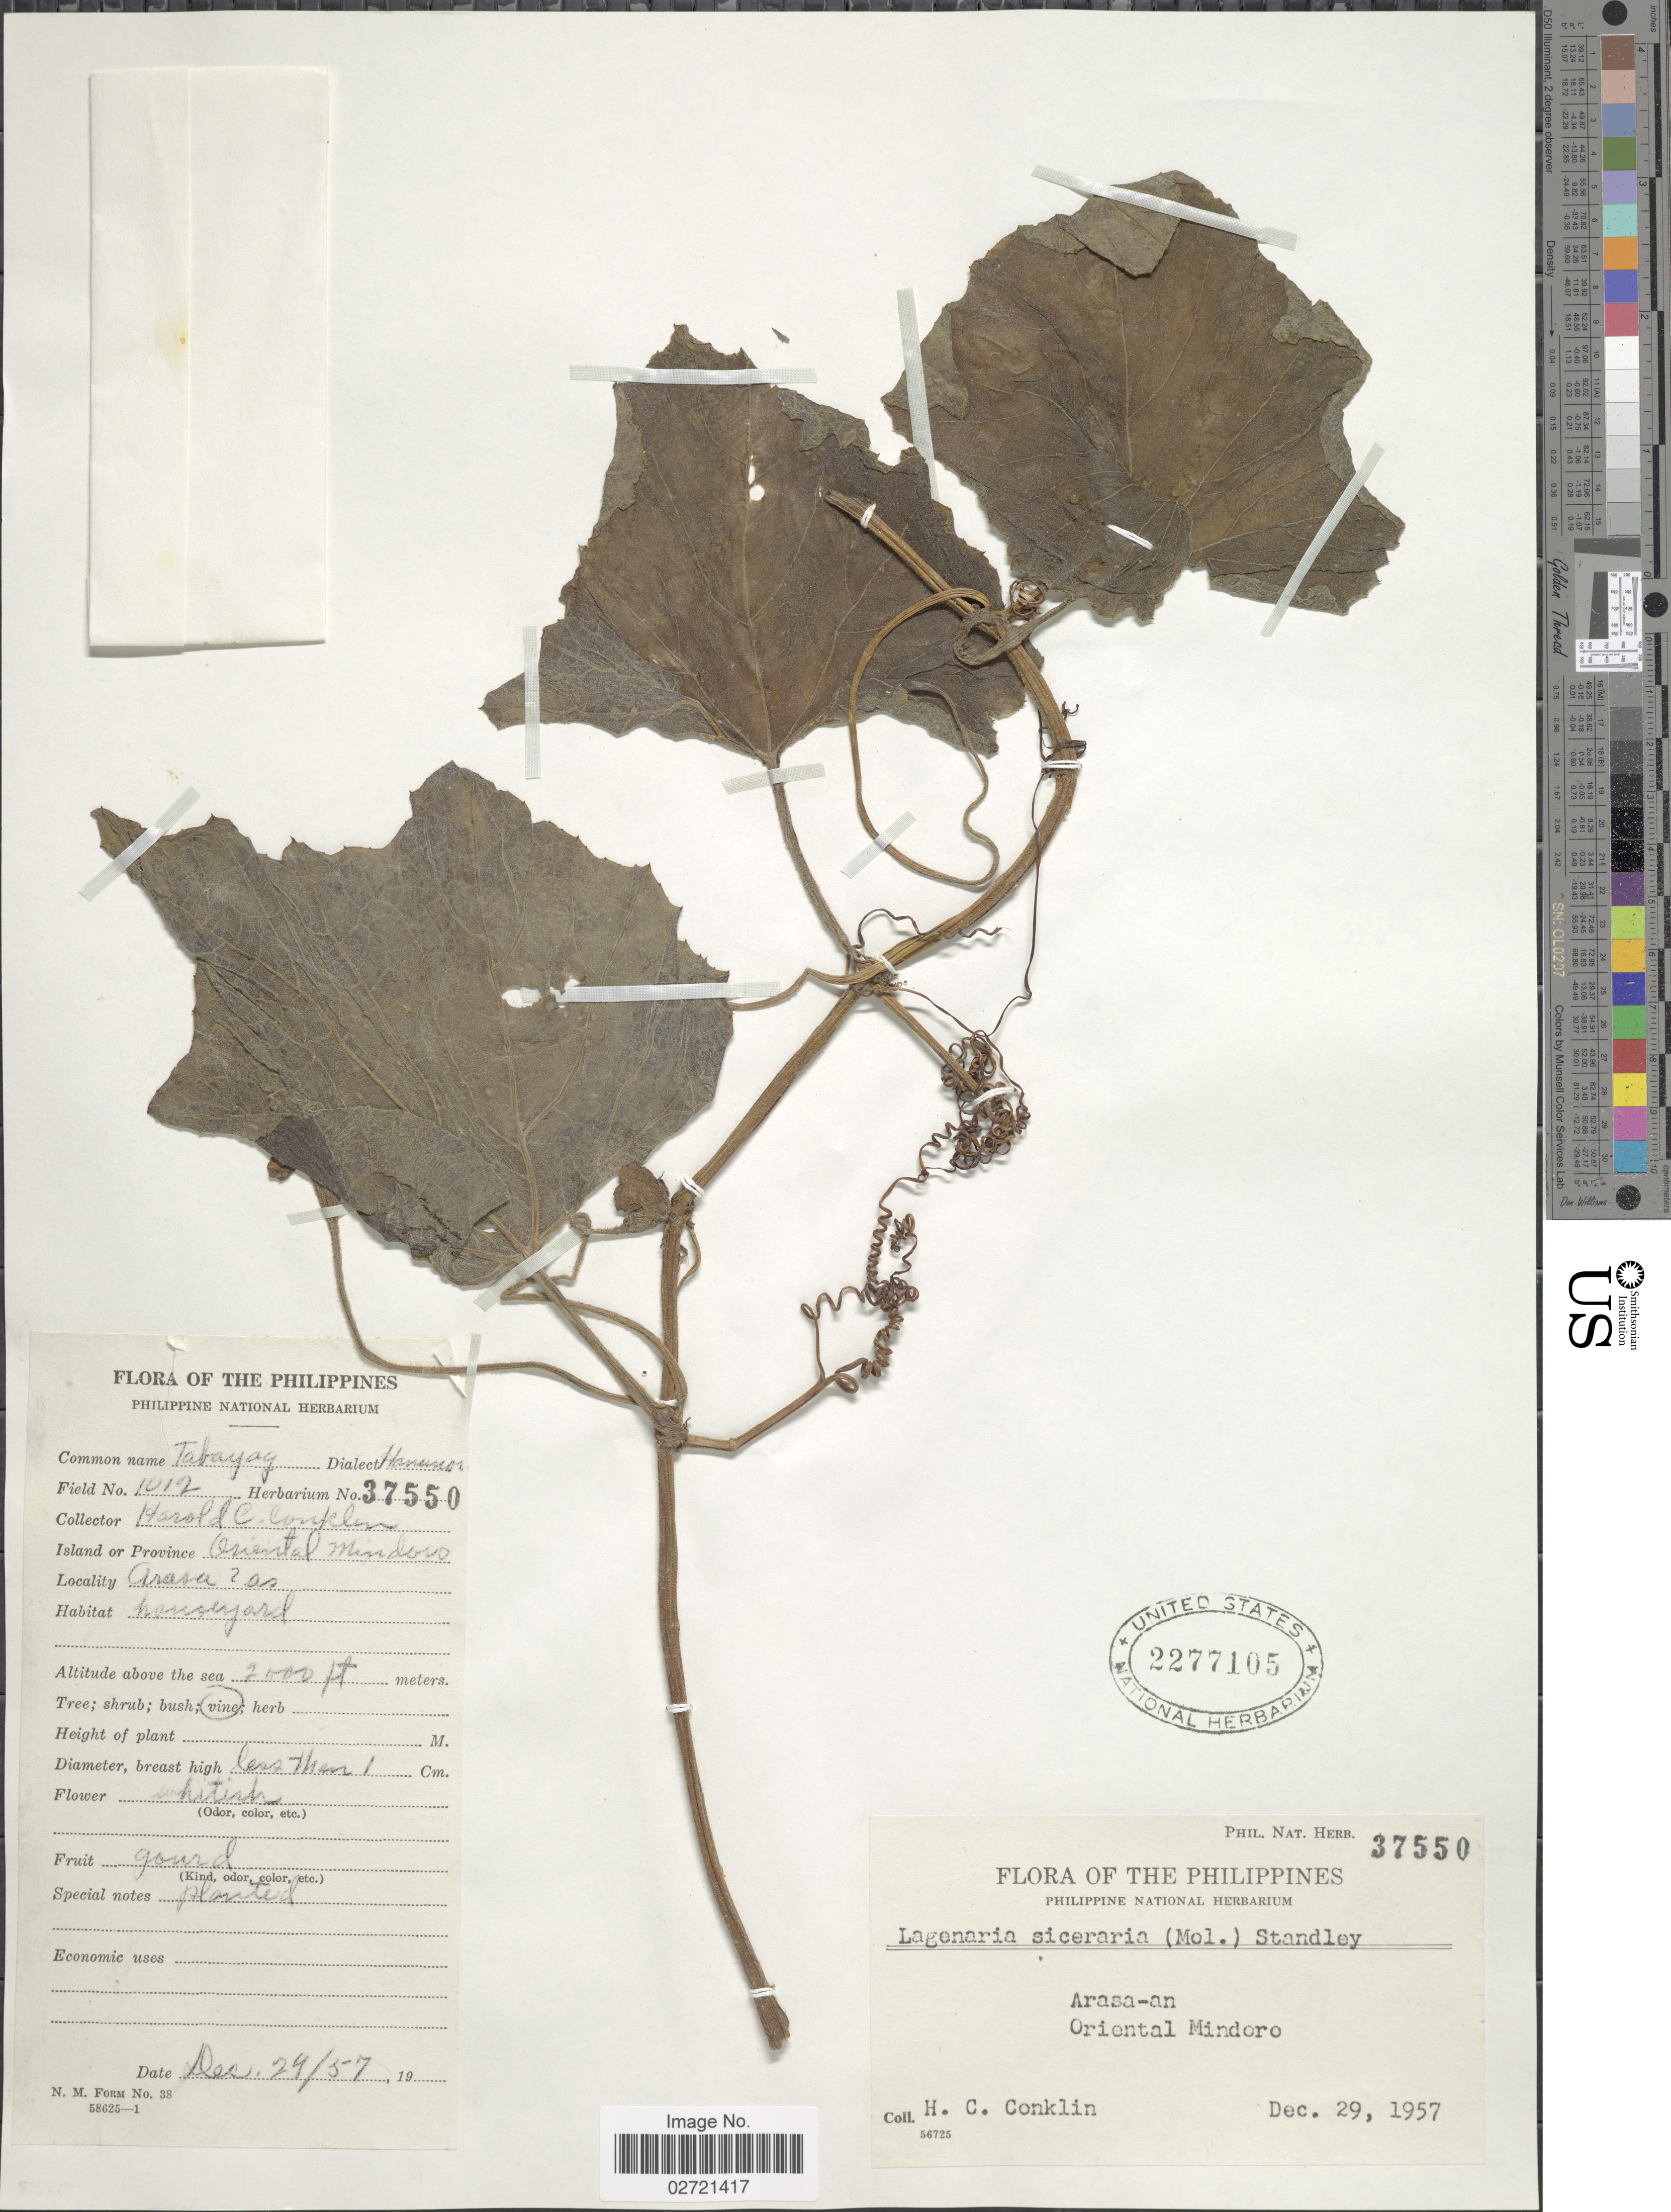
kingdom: Plantae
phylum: Tracheophyta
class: Magnoliopsida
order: Cucurbitales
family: Cucurbitaceae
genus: Lagenaria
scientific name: Lagenaria siceraria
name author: (Molina) Standl.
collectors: H. Conklin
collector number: Phil. Nat. Herb. 37550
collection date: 1957-12-29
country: Philippines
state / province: Mimaropa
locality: Arasa-an, Oriental Mindoro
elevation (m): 610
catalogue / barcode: US 2277105